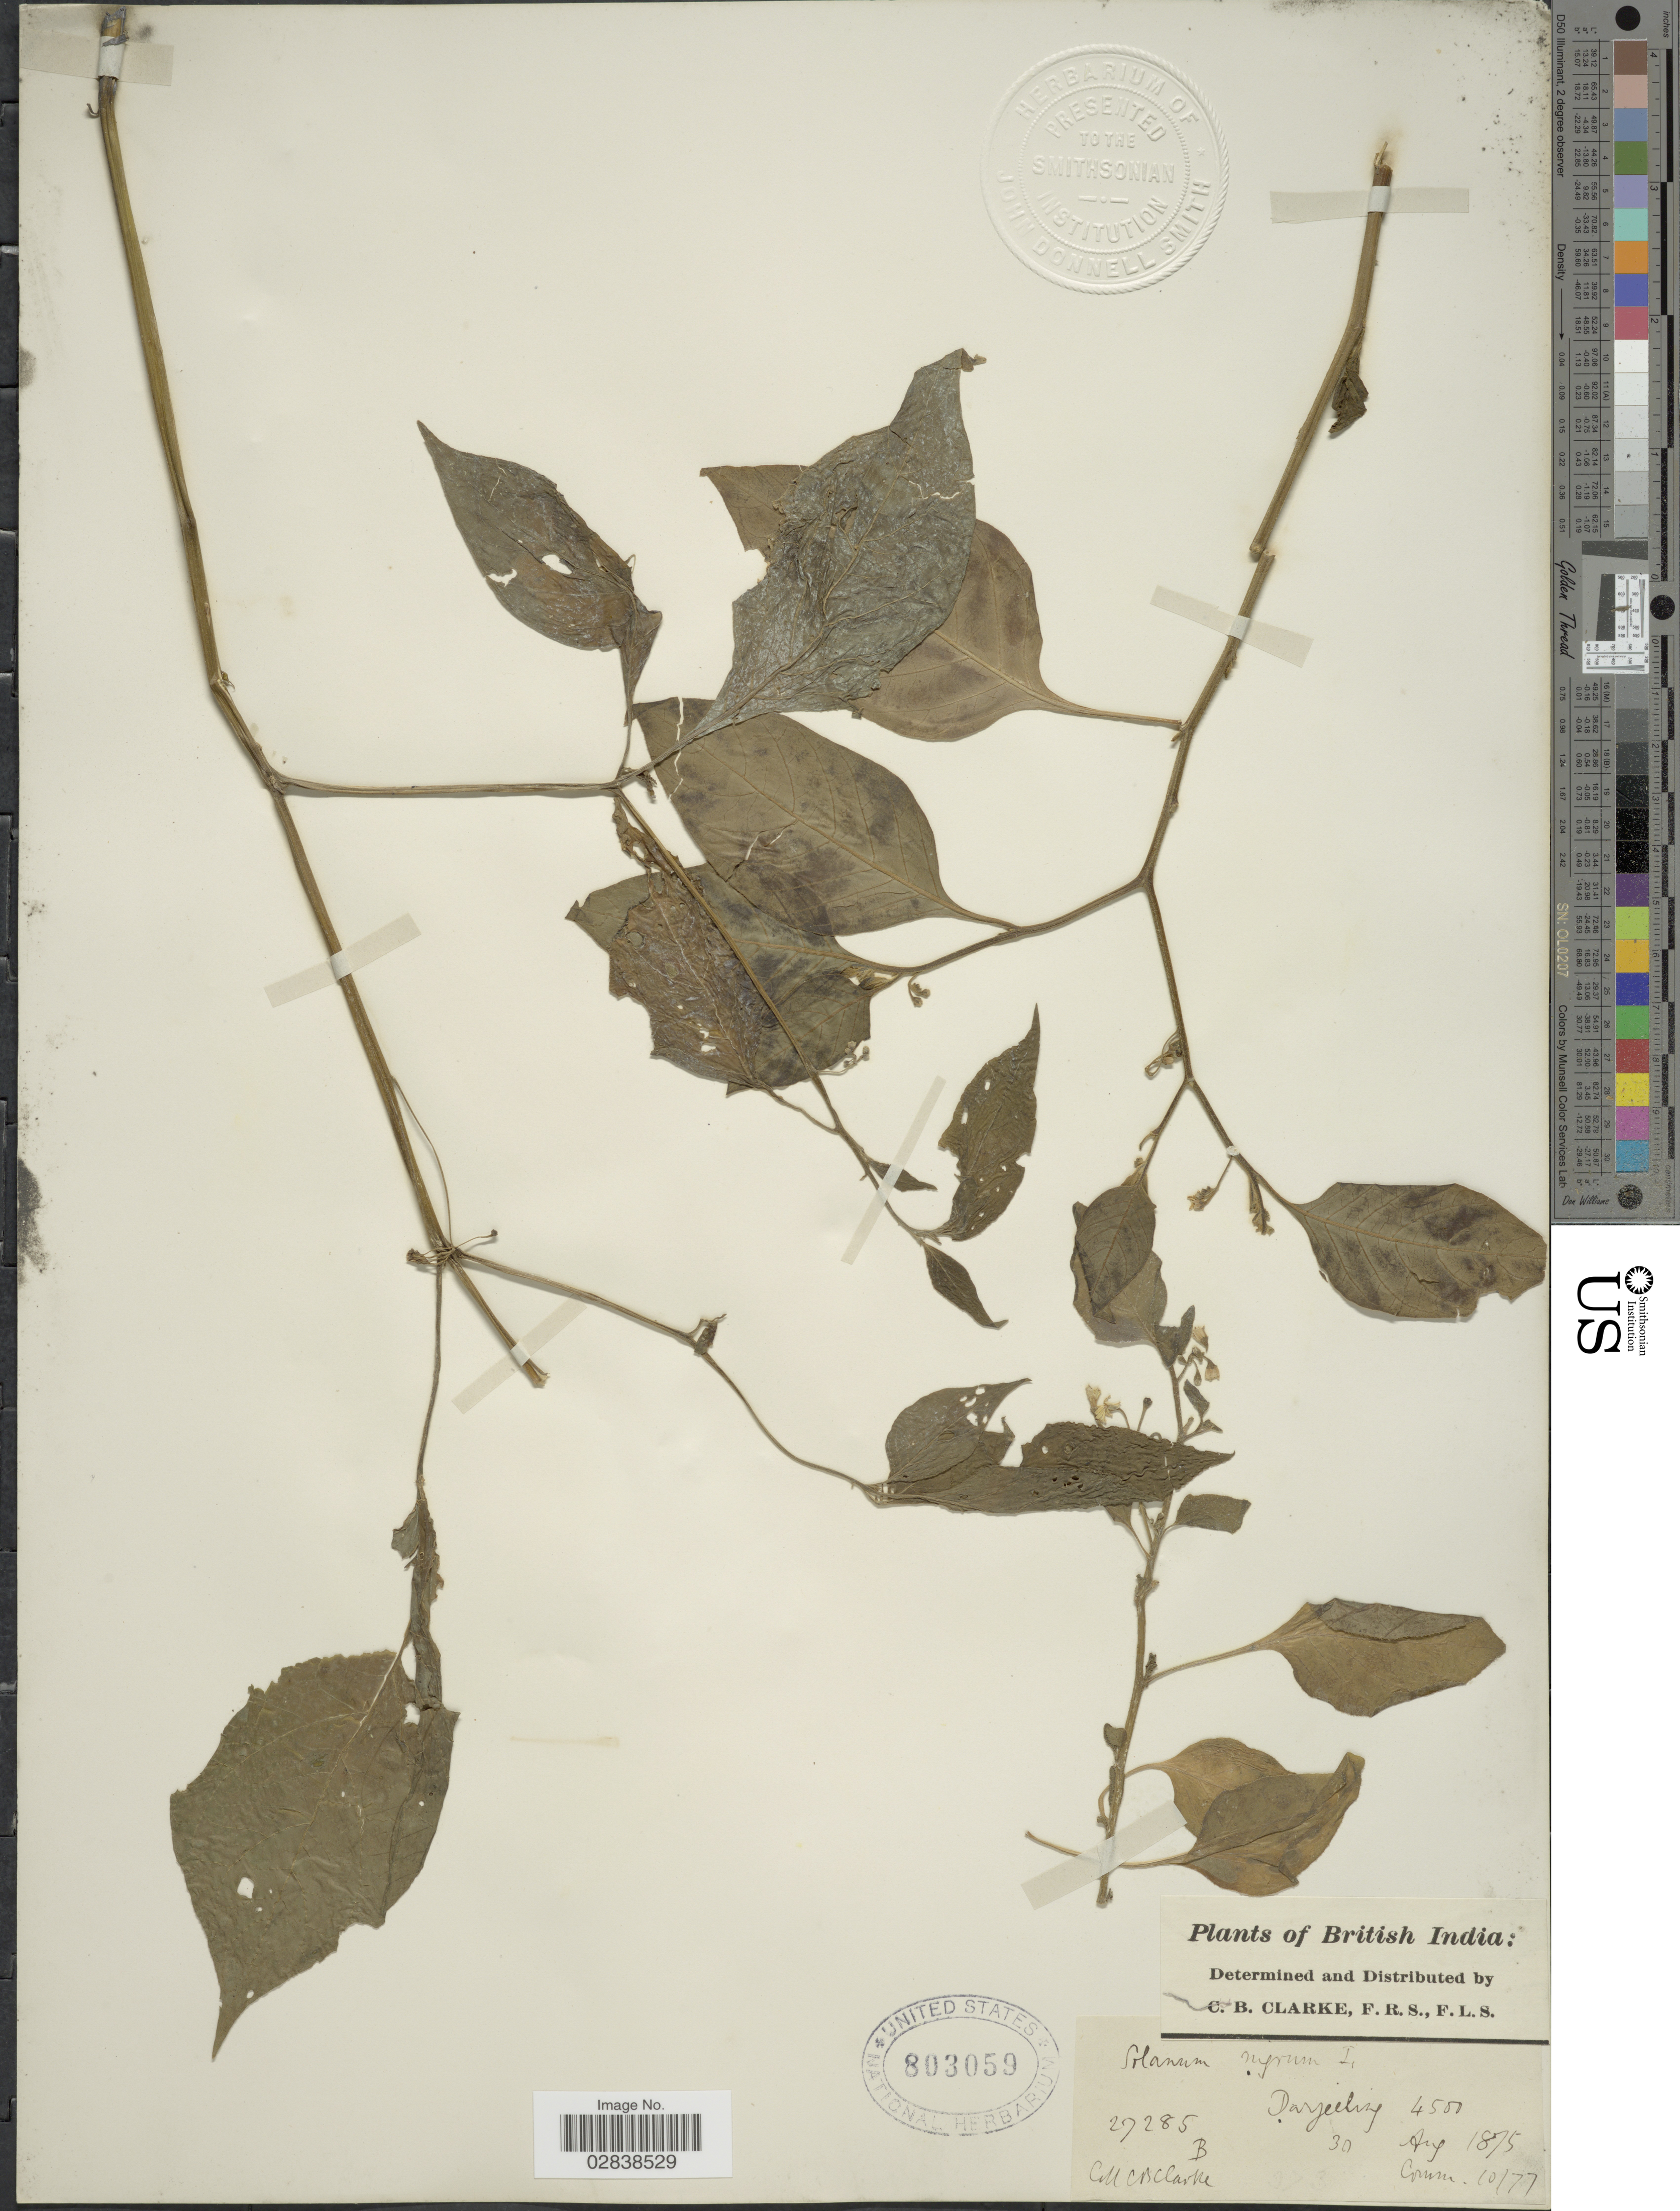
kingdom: Plantae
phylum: Tracheophyta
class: Magnoliopsida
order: Solanales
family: Solanaceae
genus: Solanum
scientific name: Solanum nigrum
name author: L.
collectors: C. B. Clarke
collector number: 27285 B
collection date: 1875-08-30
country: India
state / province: West Bengal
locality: British India, Darjeeling.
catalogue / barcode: US 803059